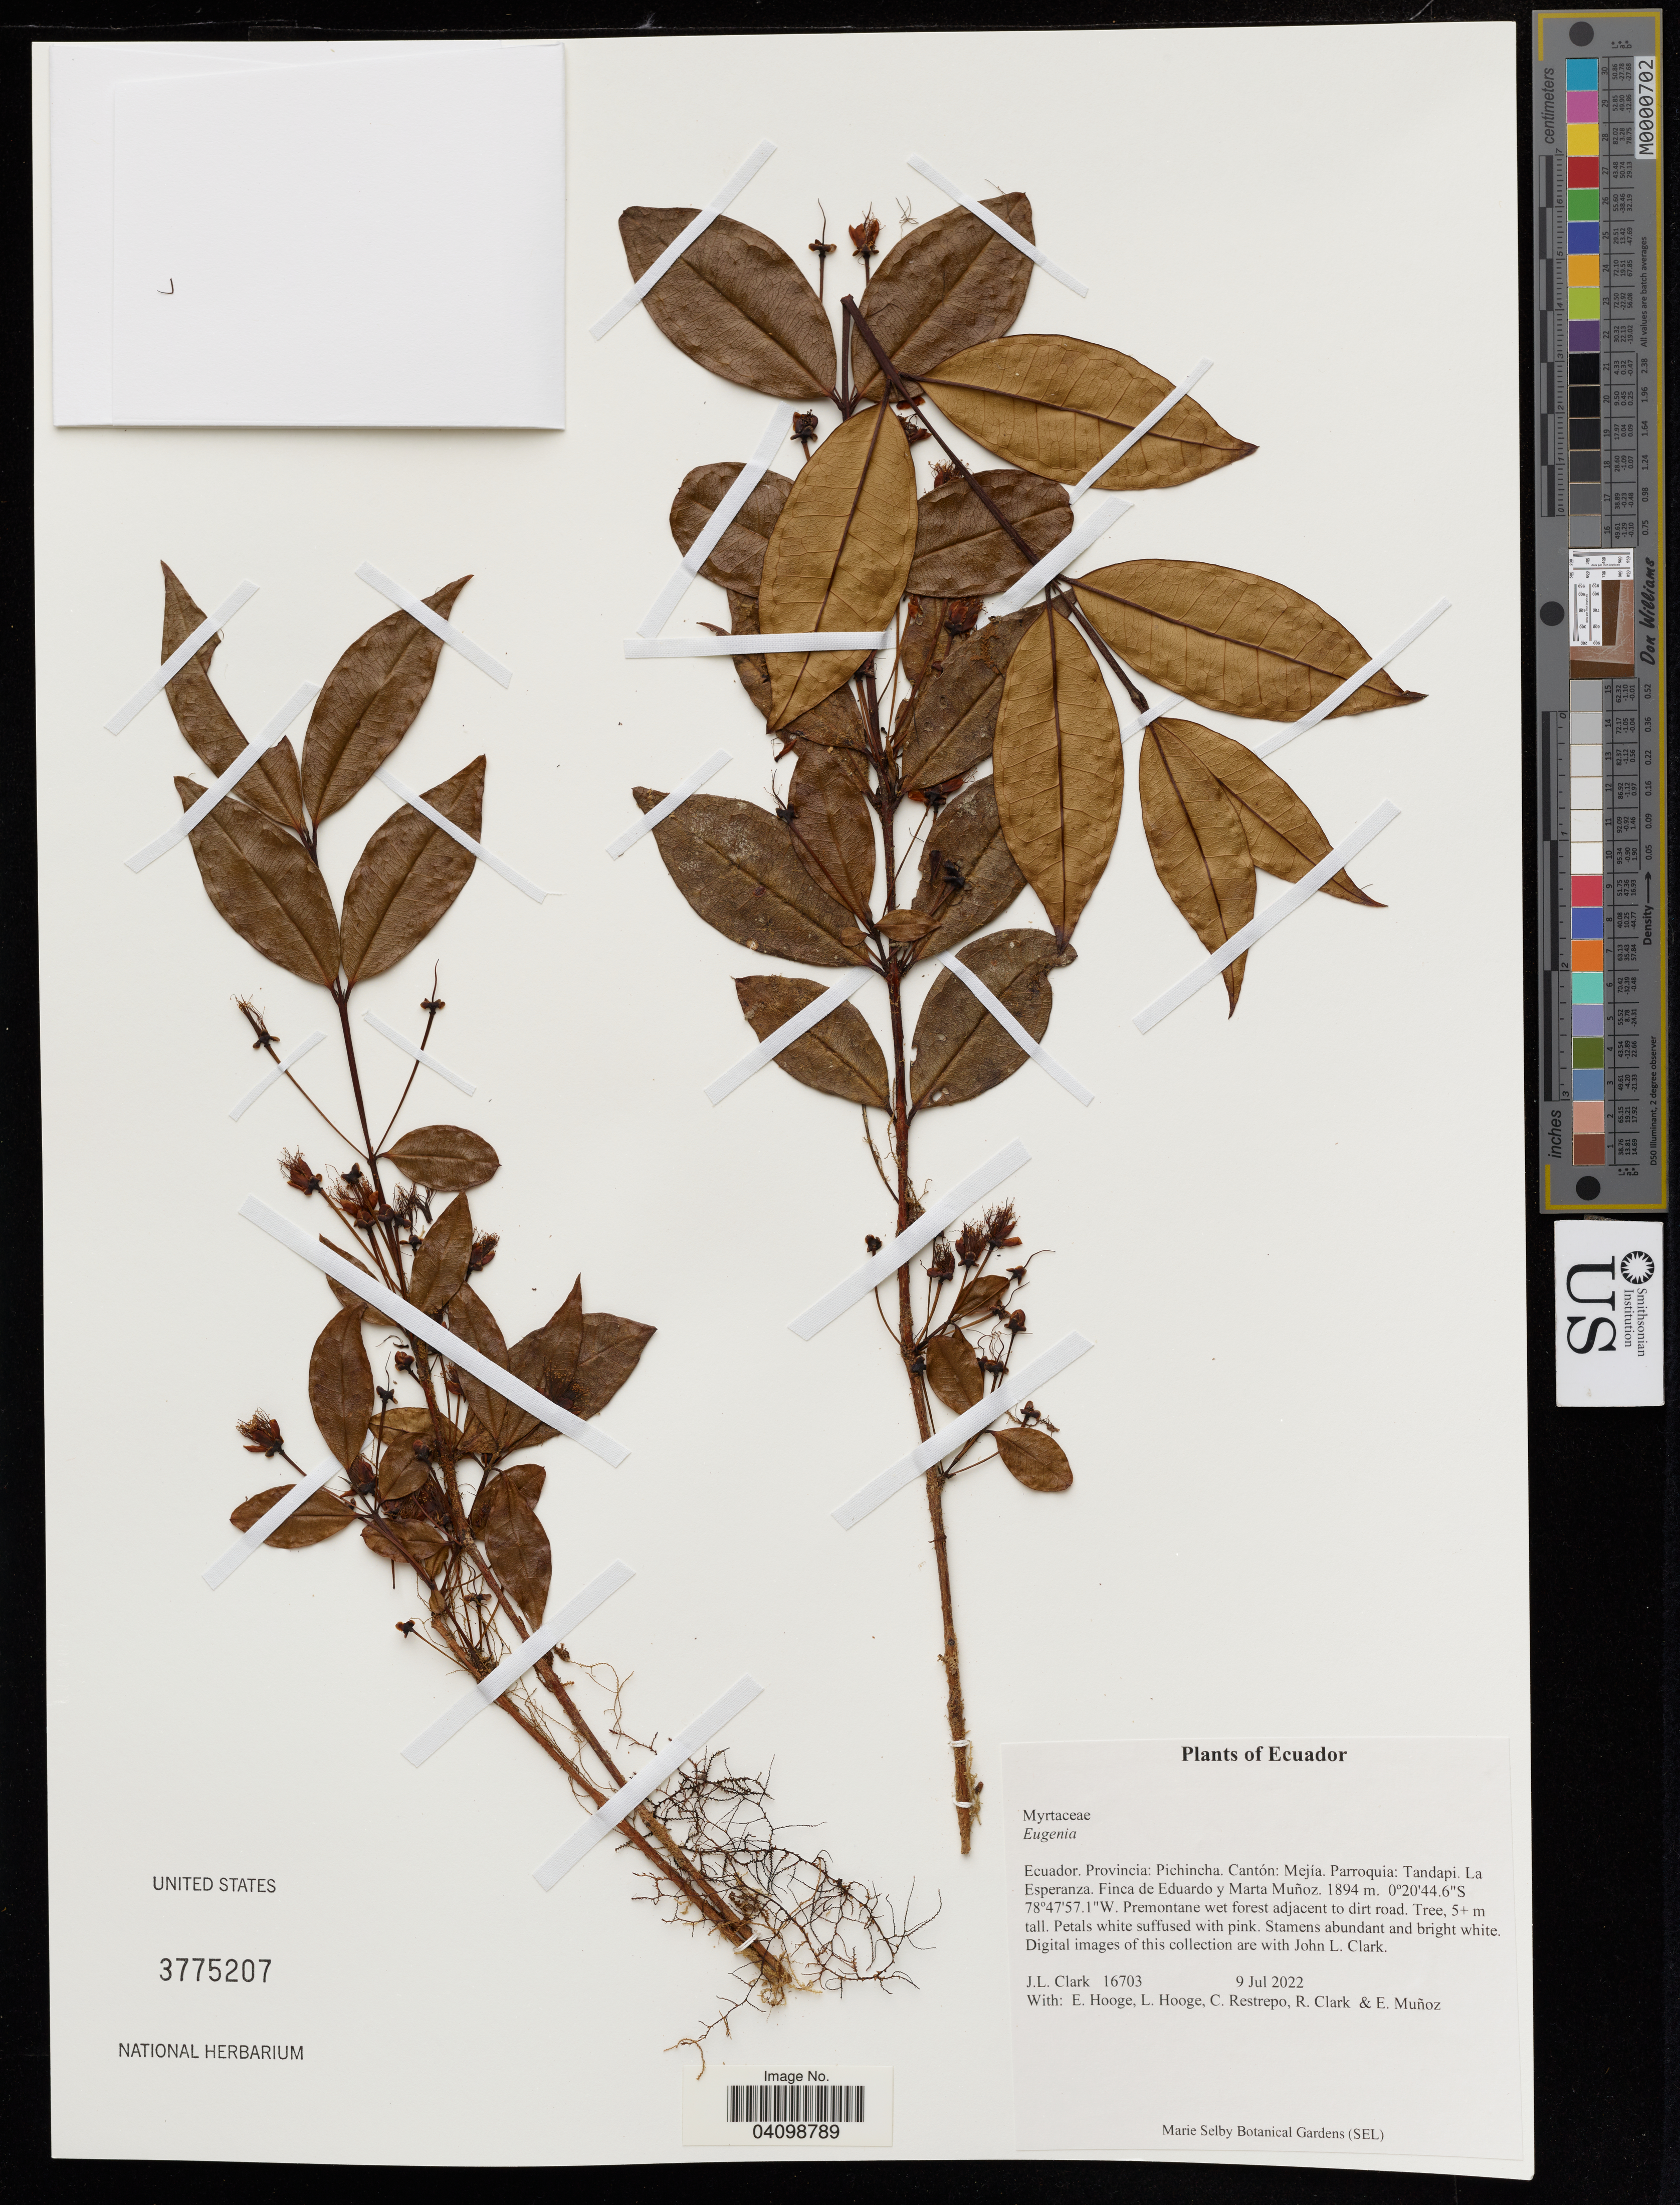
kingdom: Plantae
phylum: Tracheophyta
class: Magnoliopsida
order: Myrtales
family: Myrtaceae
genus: Eugenia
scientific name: Eugenia sp.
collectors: J. Clark & C. Restrepo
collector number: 16703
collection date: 2022-07-09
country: Ecuador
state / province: Pichincha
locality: Pichincha. Cantón: Mejía. Parroquia: Tandapi. La Esperanza. Finca de Eduardo y Marta Muñoz.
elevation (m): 1894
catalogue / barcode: US 3775207